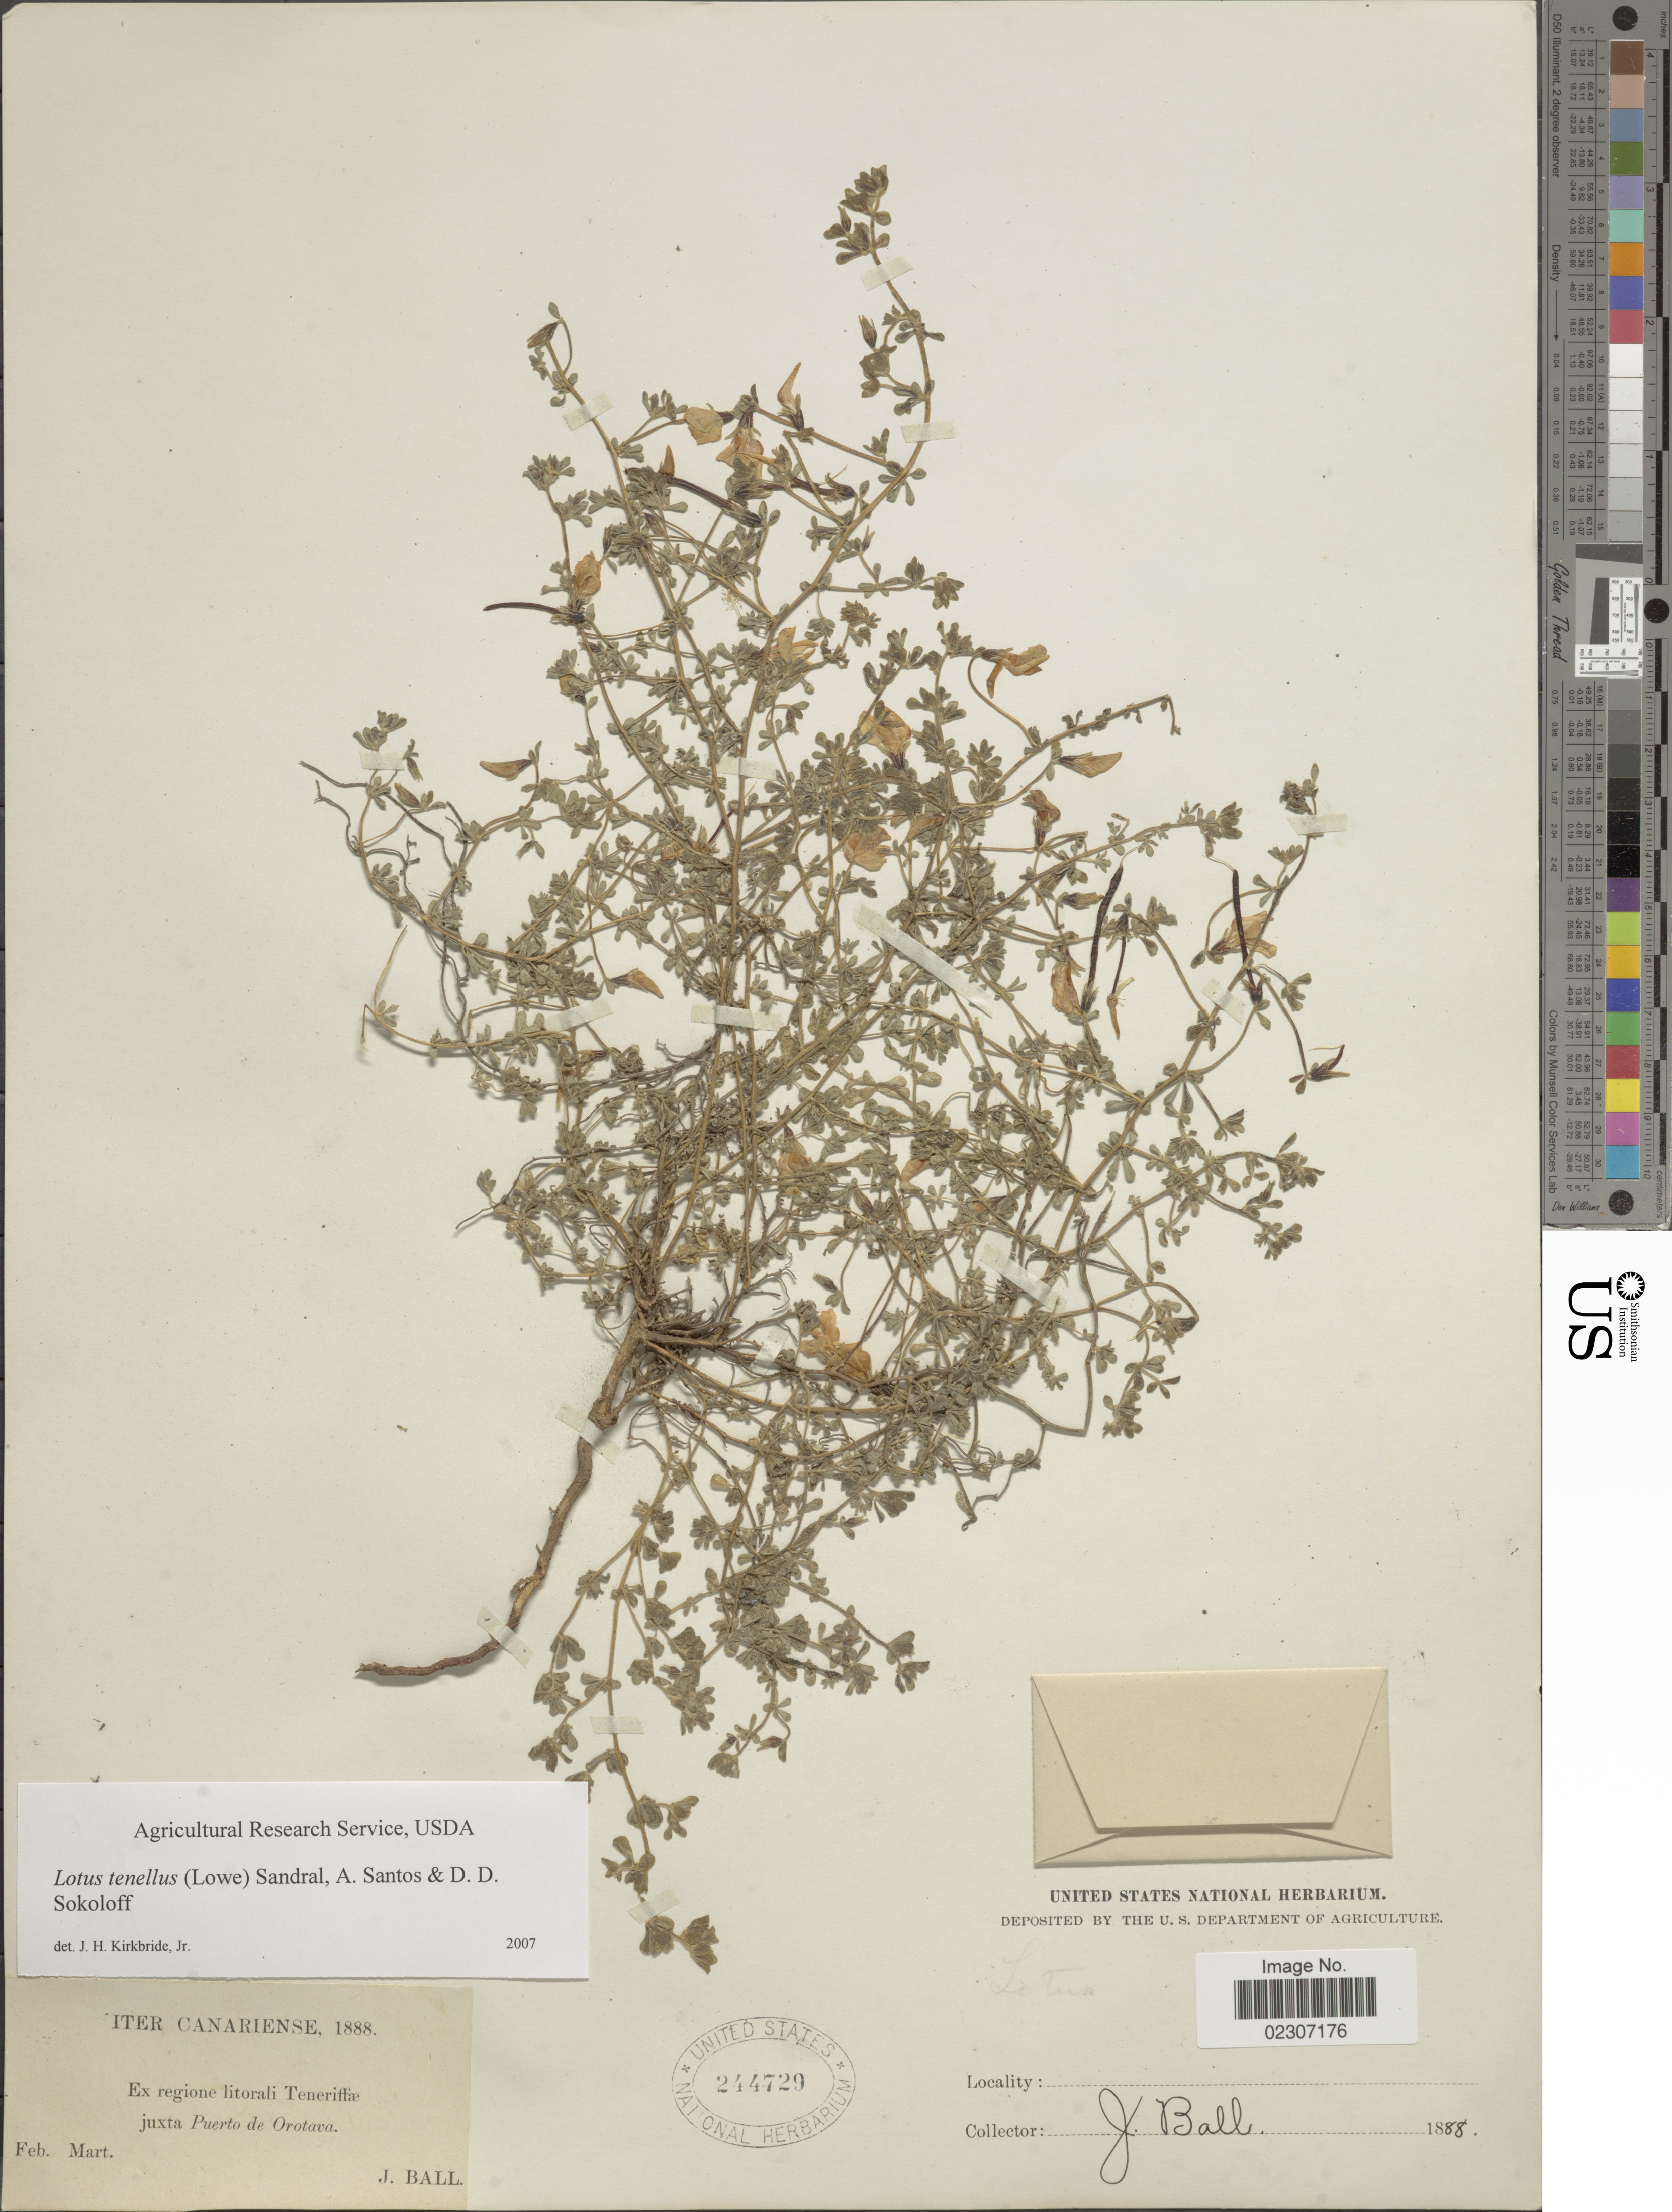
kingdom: Plantae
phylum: Tracheophyta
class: Magnoliopsida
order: Fabales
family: Fabaceae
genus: Lotus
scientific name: Lotus tenellus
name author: (Lowe) Sandral et al.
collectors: J. Ball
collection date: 1888-02/1888-03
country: Spain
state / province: Canarias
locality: Canariense, regione litorali Teneriffae juxta Puerto de Oratava.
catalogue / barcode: US 244729